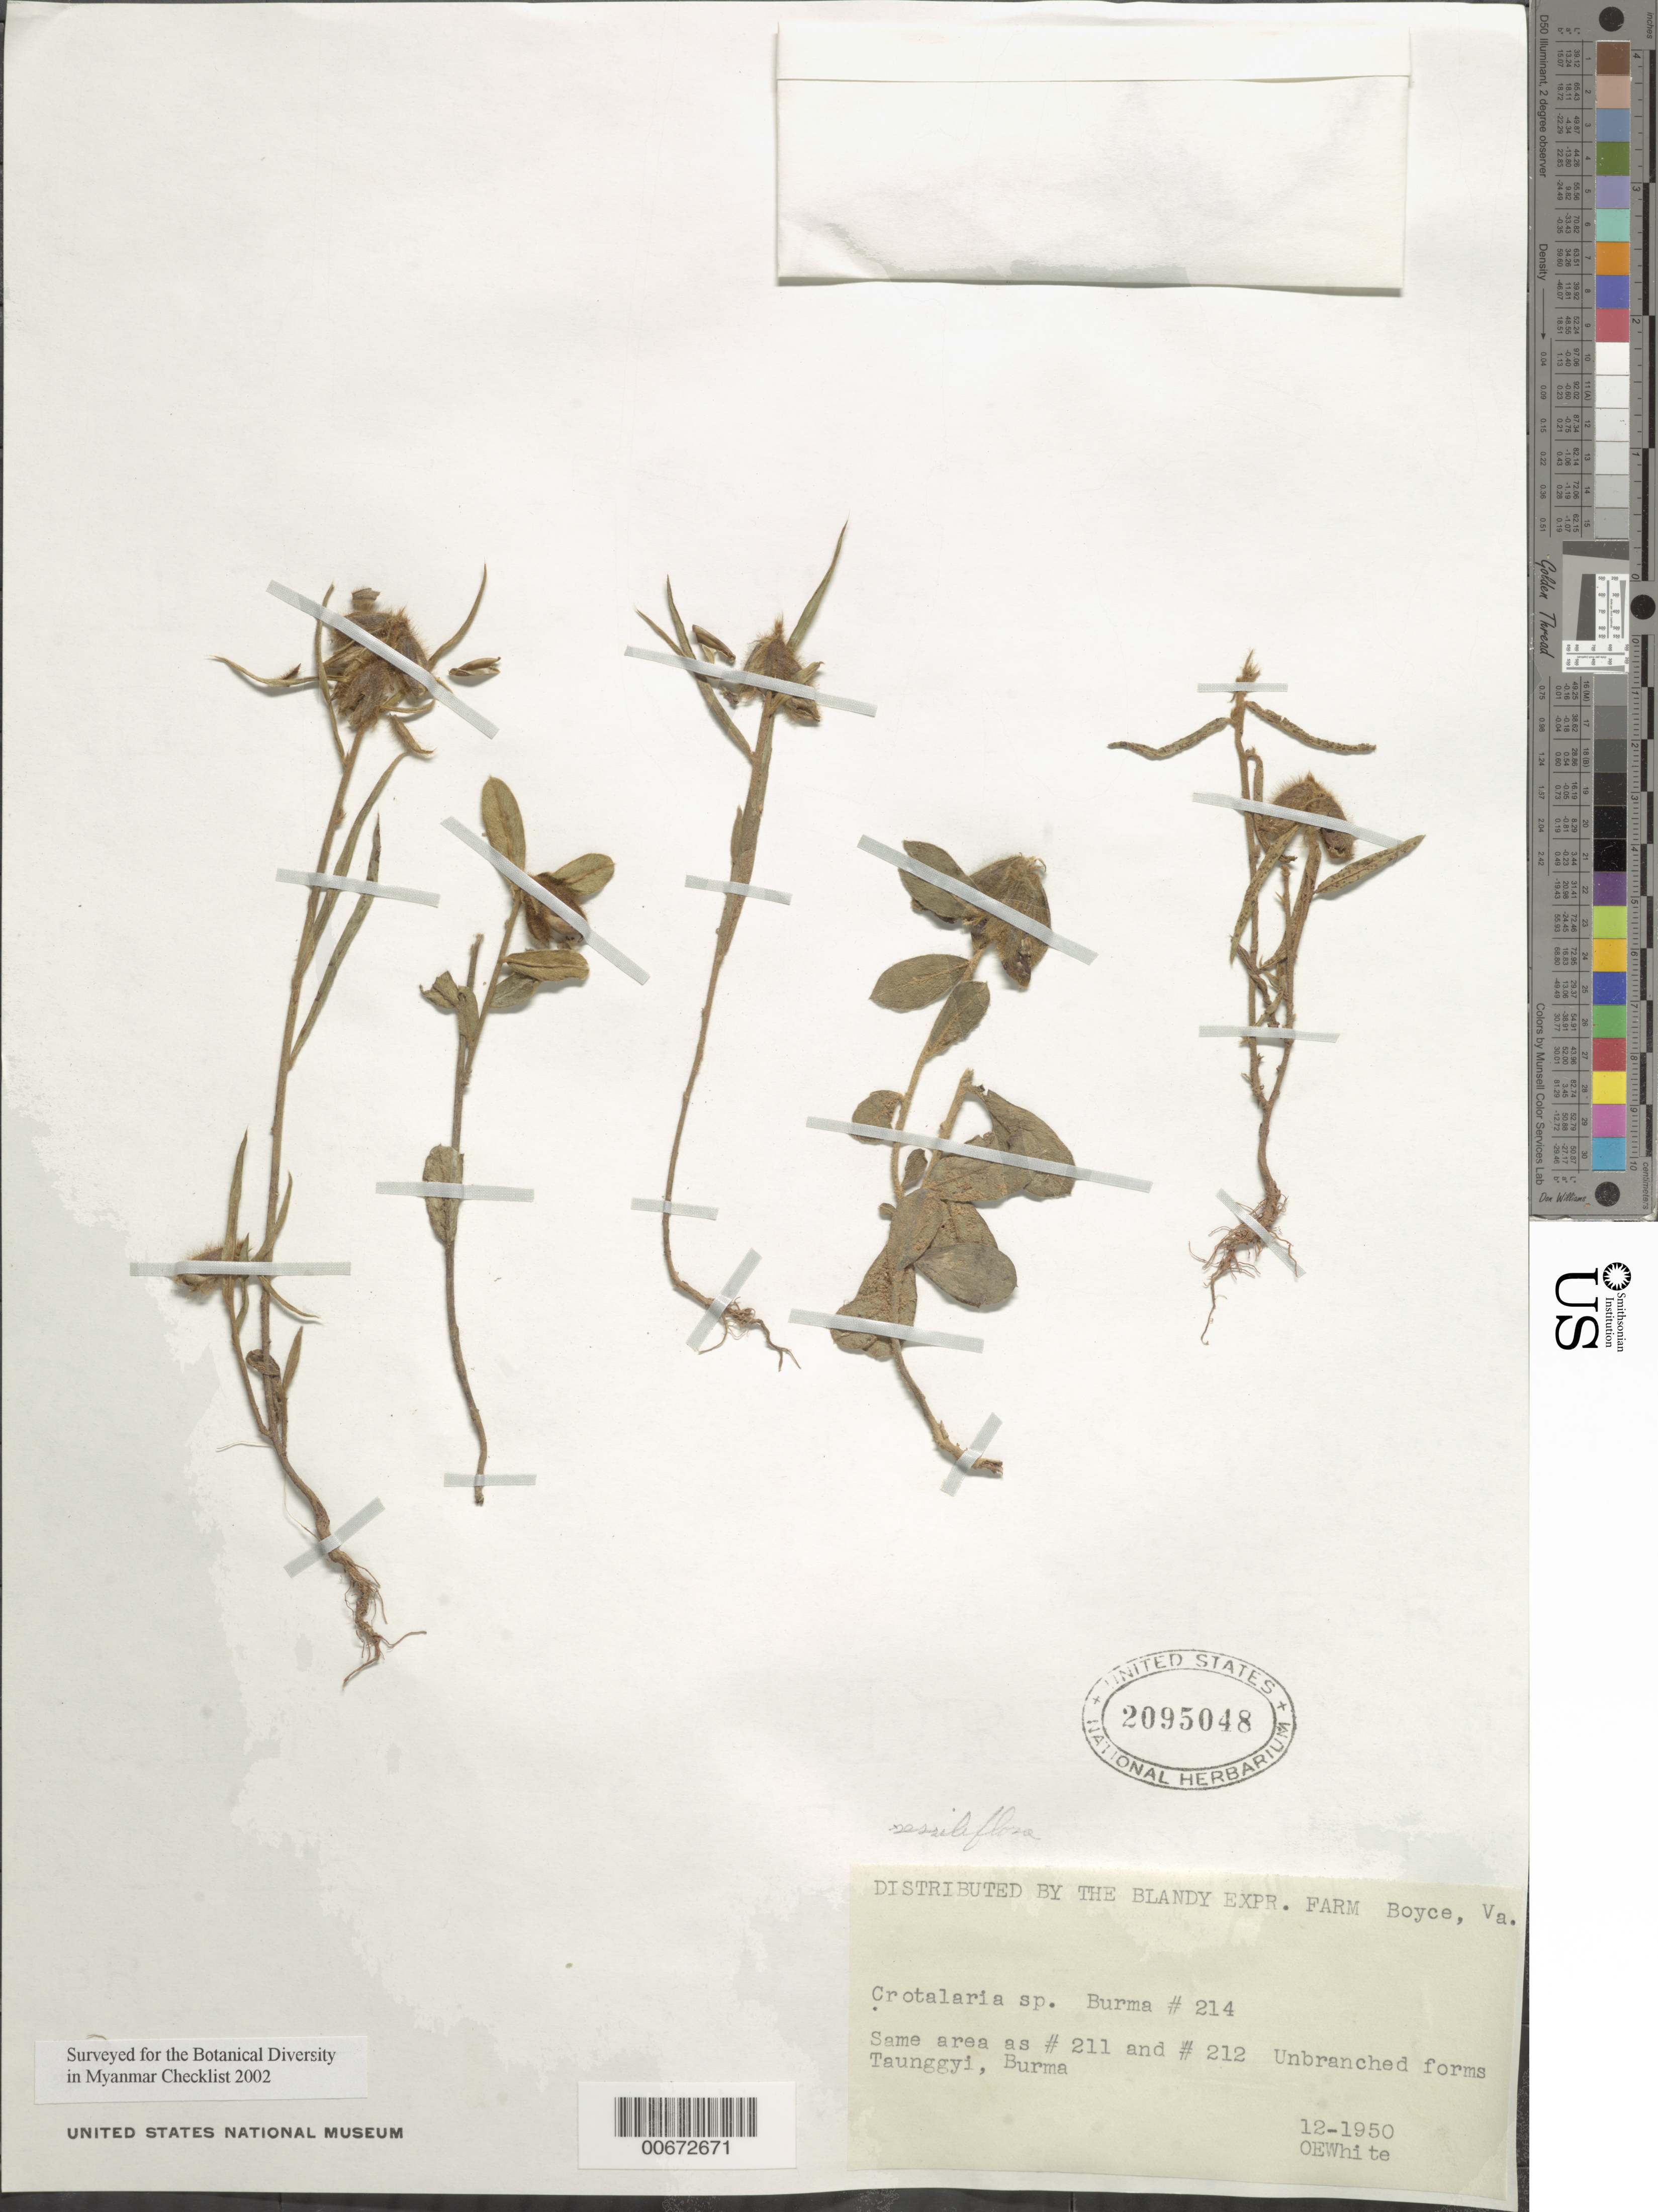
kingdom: Plantae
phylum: Tracheophyta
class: Magnoliopsida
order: Fabales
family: Fabaceae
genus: Crotalaria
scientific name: Crotalaria sessilifolia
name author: L.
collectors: O. E. White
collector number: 214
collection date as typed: Dec 1950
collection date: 1950-12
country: Myanmar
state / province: Shan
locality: Taunggyi.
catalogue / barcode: US 2095048